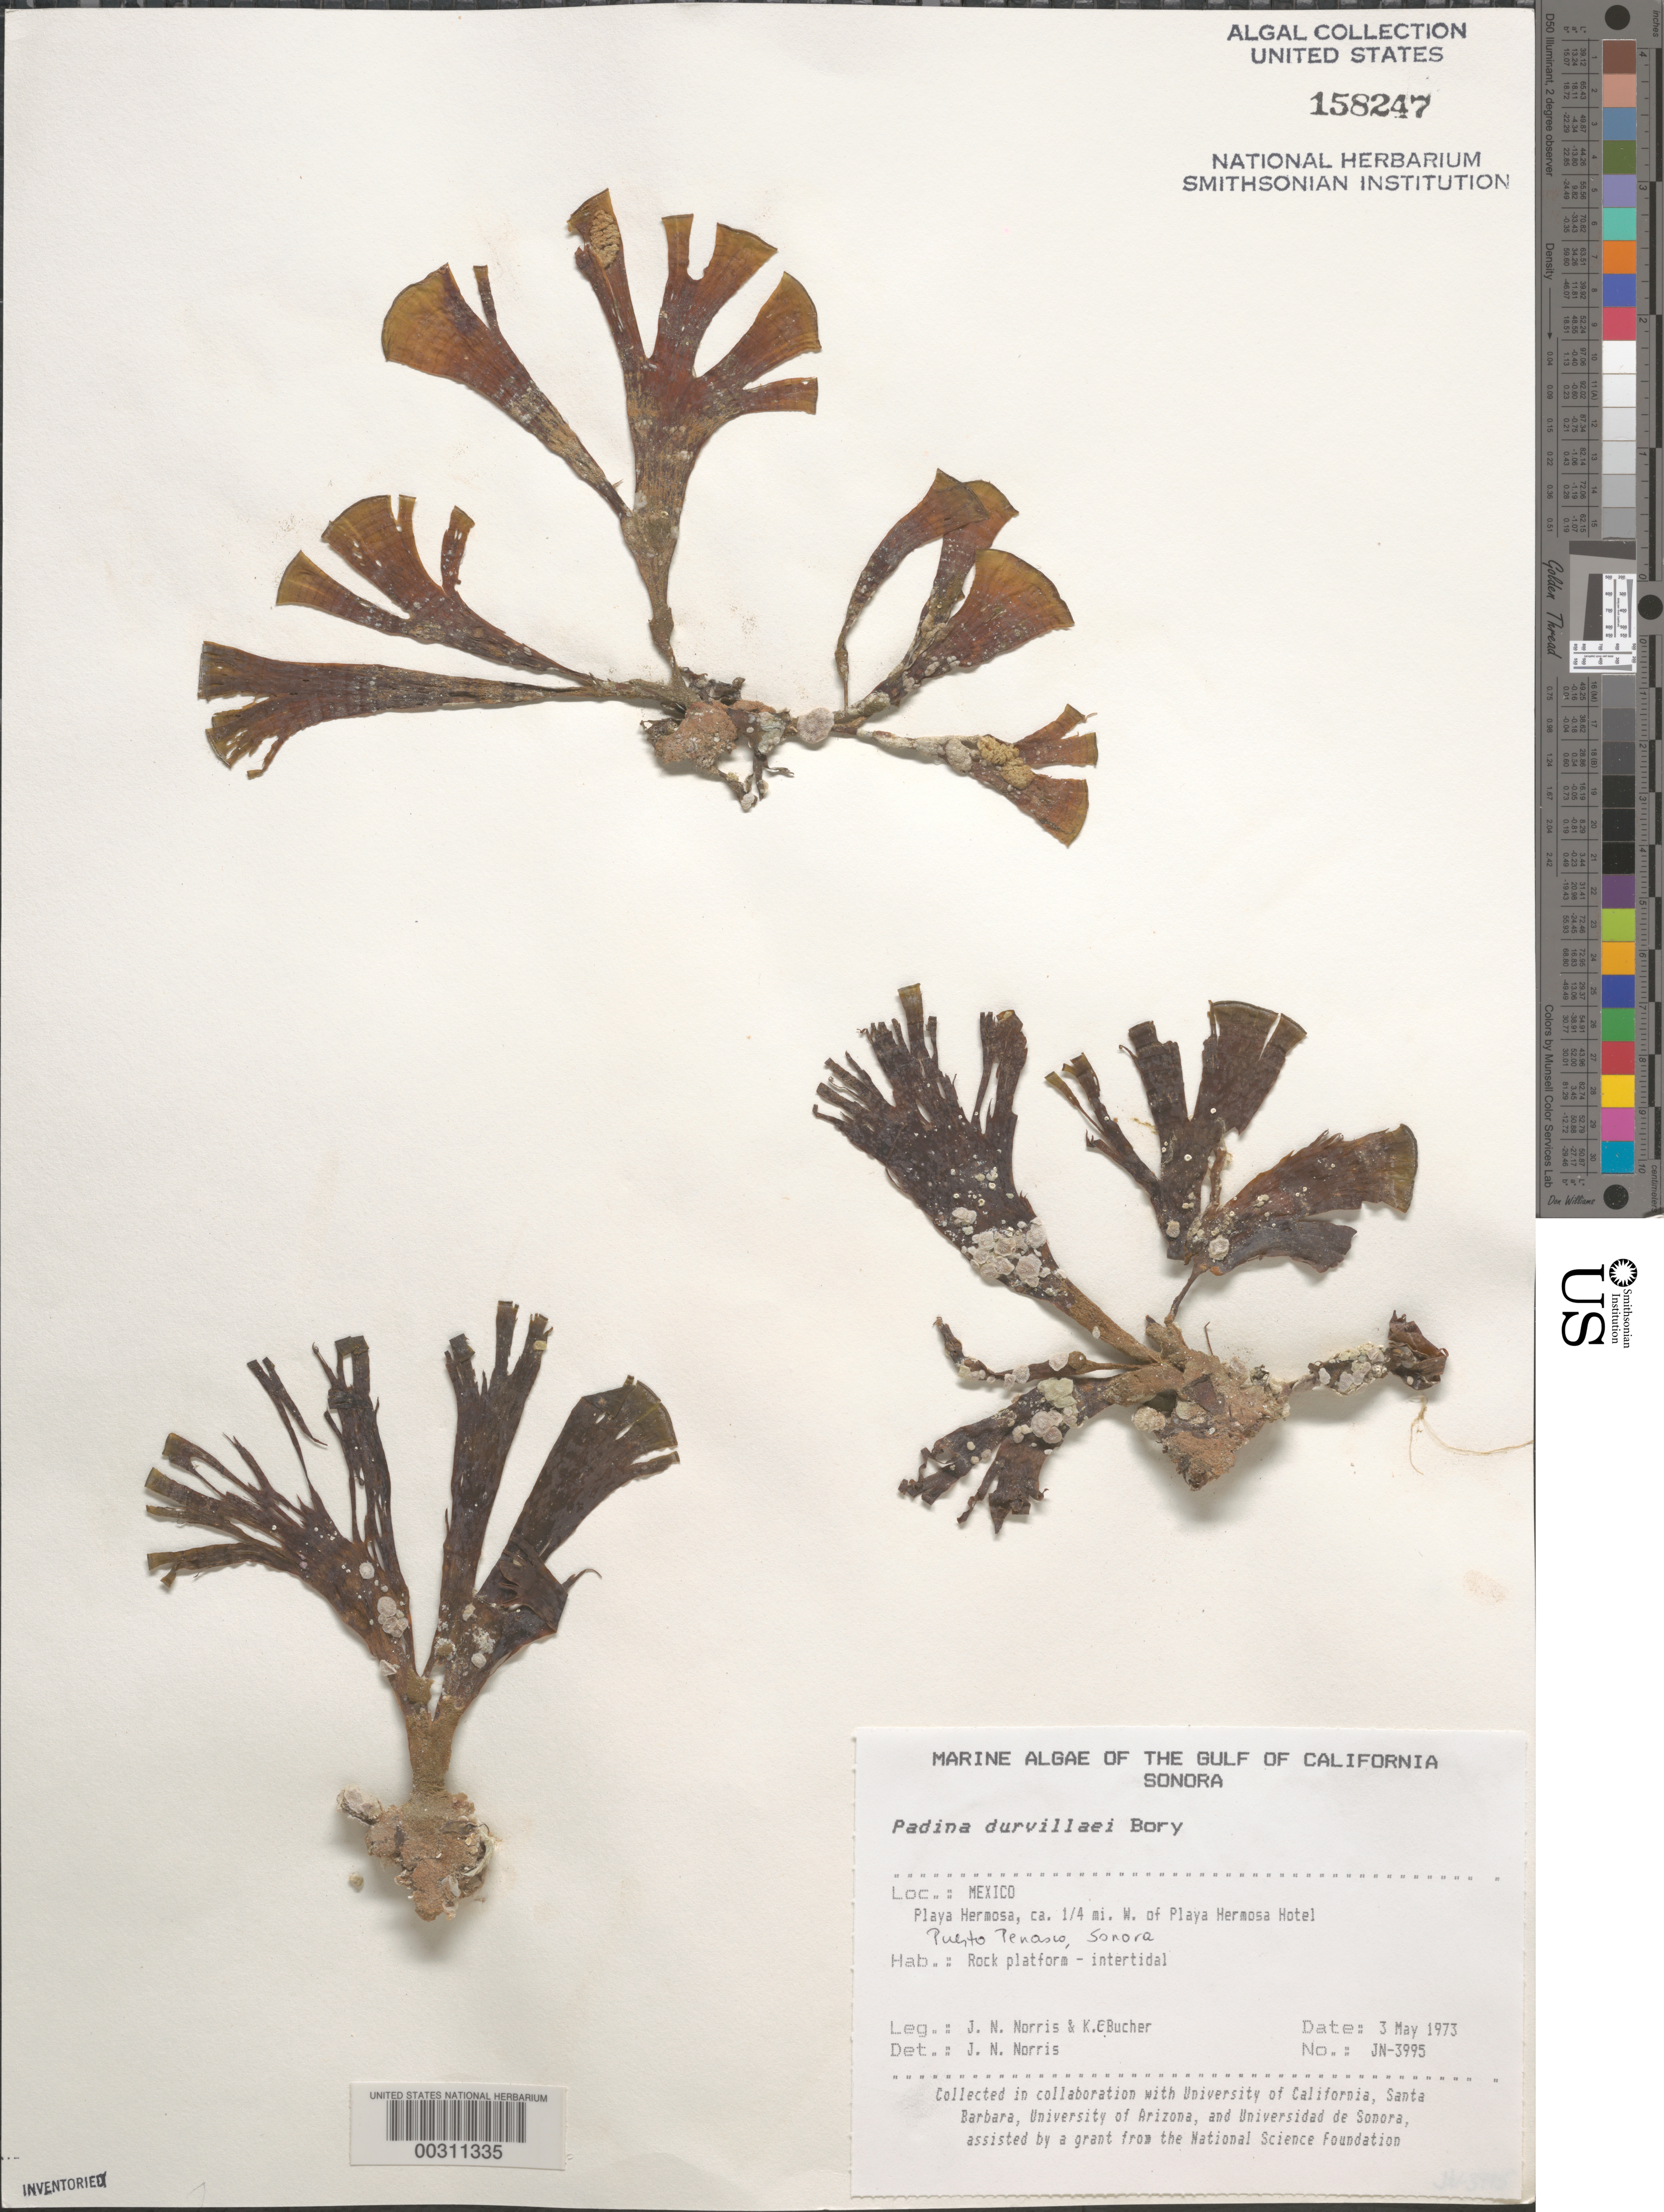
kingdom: Chromista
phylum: Ochrophyta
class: Phaeophyceae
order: Dictyotales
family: Dictyotaceae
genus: Padina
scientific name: Padina durvillaei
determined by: Norris, James N.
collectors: J. N. Norris & K. E. Bucher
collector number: JN-3995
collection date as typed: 03 May 1973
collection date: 1973-05-03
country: Mexico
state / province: Sonora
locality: Playa Hermosa, Puerto Penasco, ca. 0.25 mile west of Playa Hermosa Hotel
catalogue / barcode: US 158247